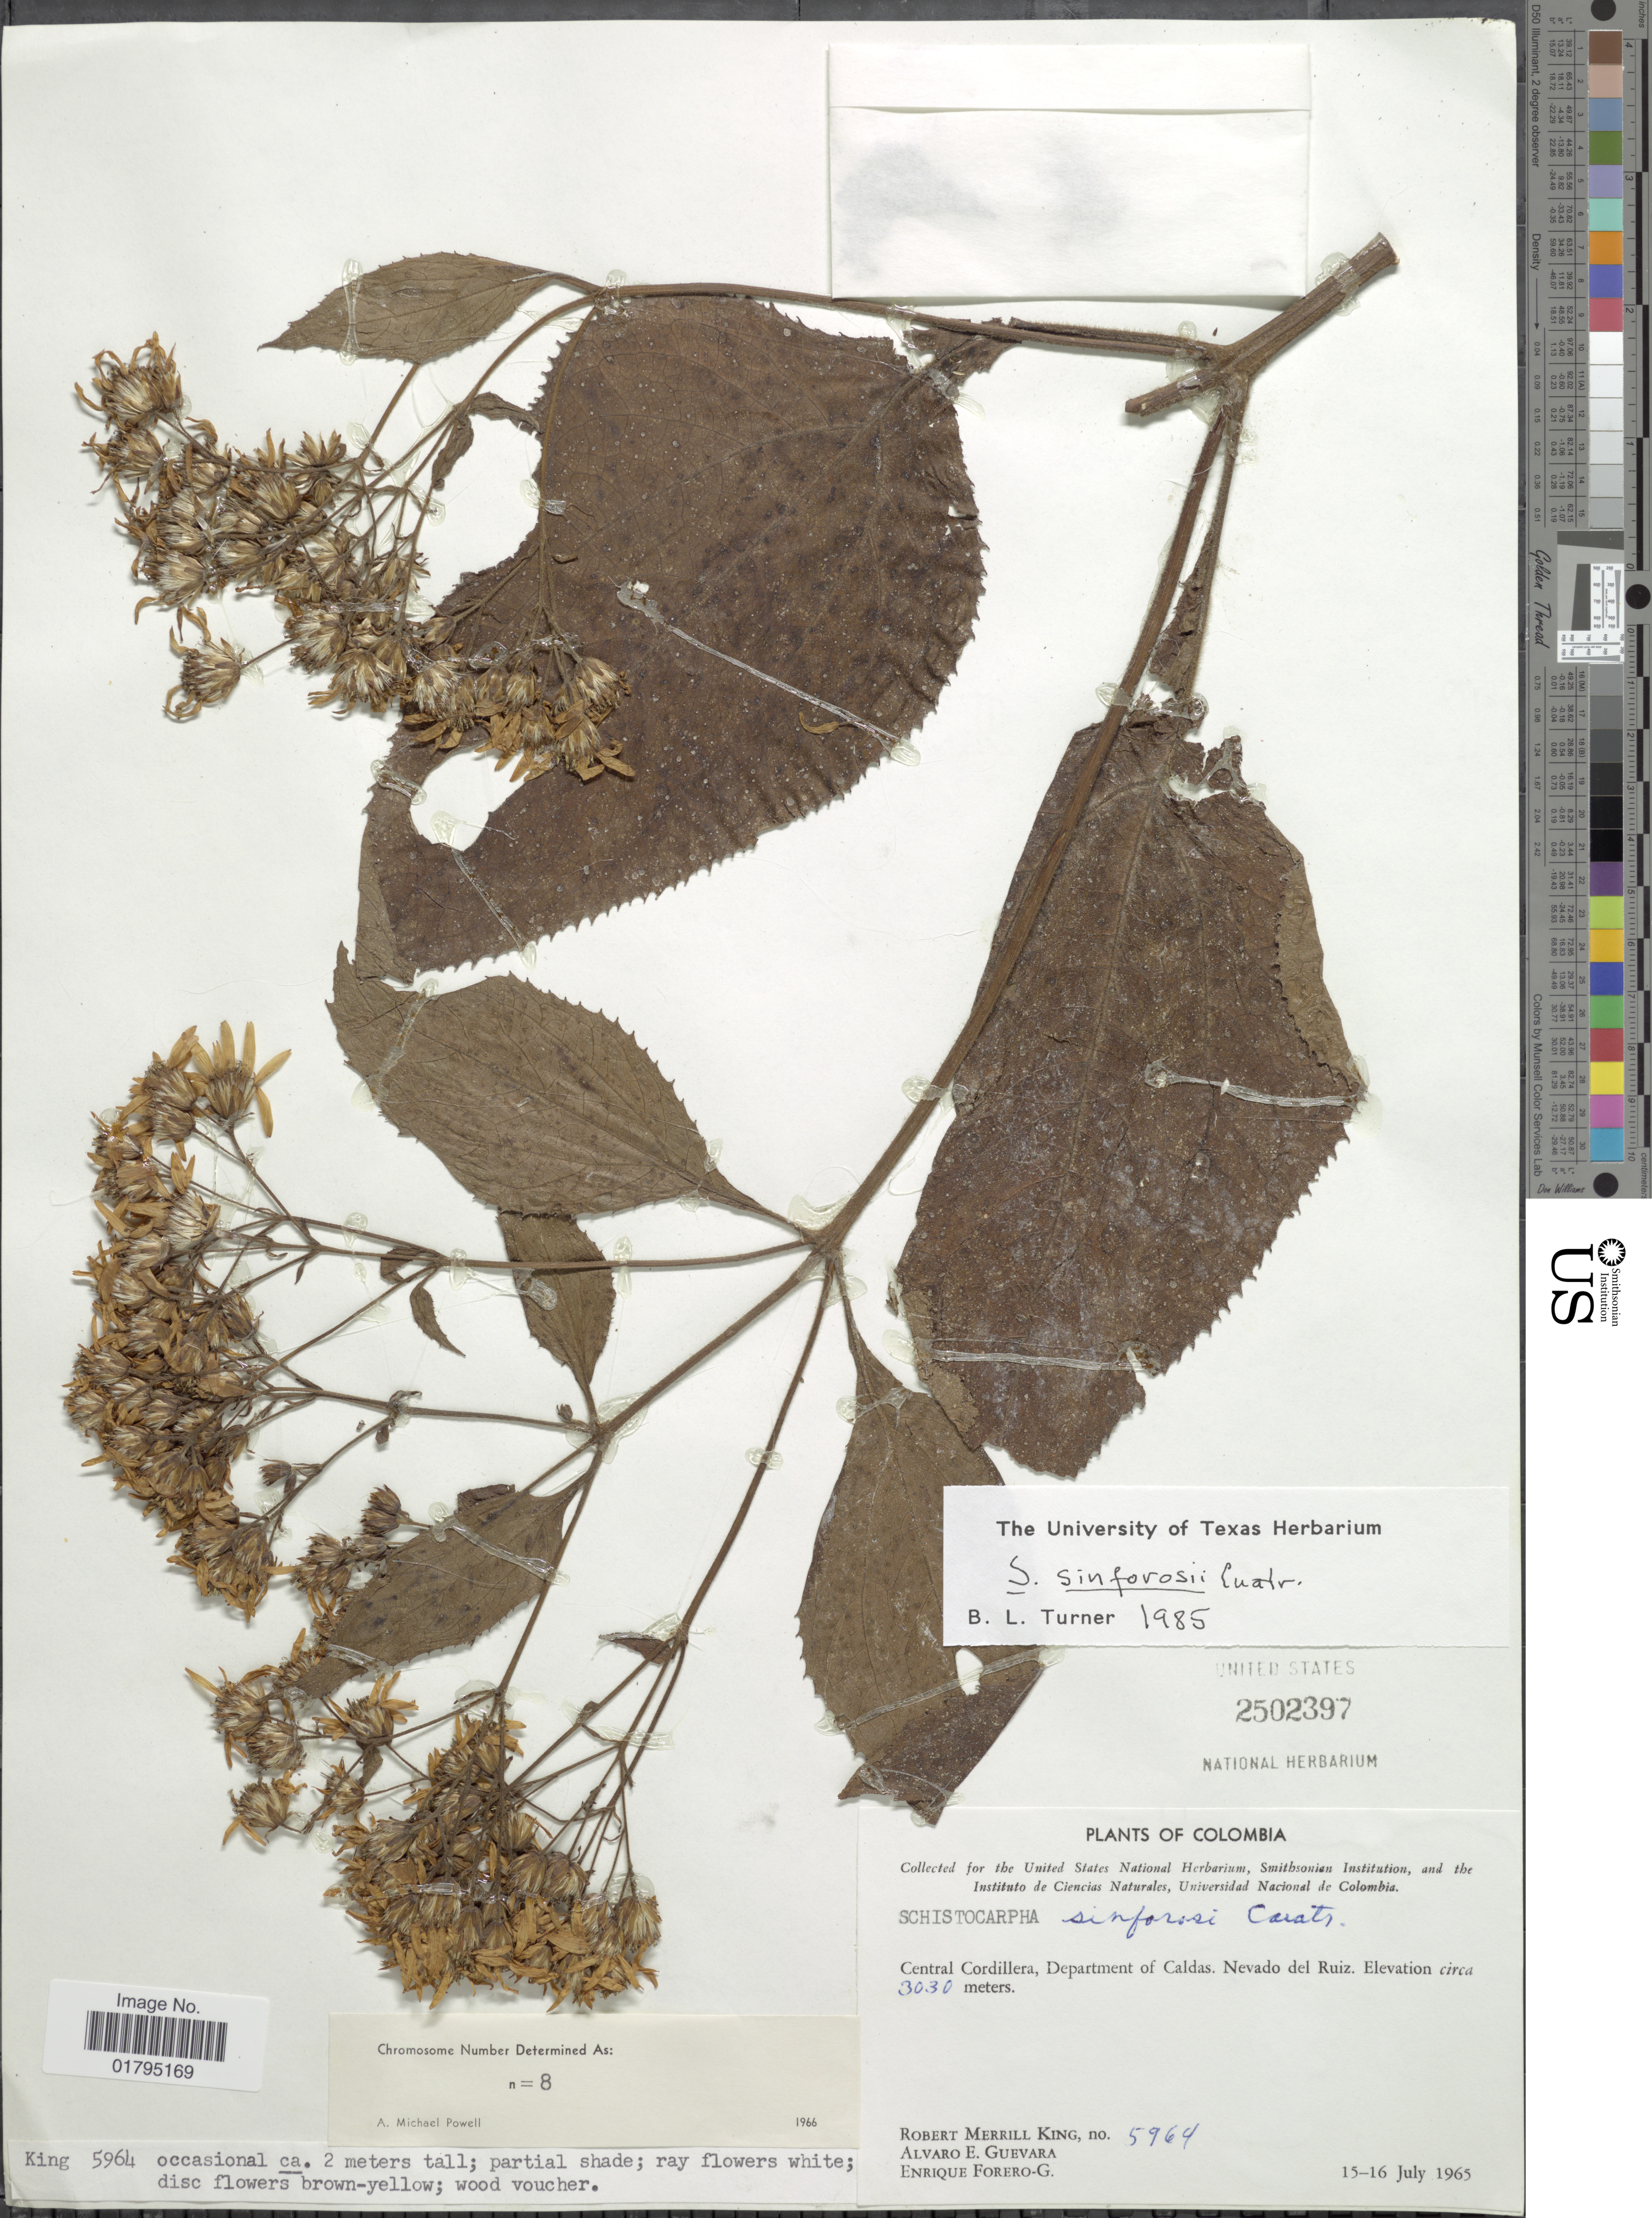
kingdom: Plantae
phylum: Tracheophyta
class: Magnoliopsida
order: Asterales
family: Asteraceae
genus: Schistocarpha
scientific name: Schistocarpha sinforosii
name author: Cuatrec.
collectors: R. M. King, A. E. Guevara & E. Forero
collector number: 5964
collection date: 1965-07-15/1965-07-16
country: Colombia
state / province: Caldas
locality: Central Cordillera, Department of Caldas, Nevado del Ruiz.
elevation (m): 3030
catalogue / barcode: US 2502397